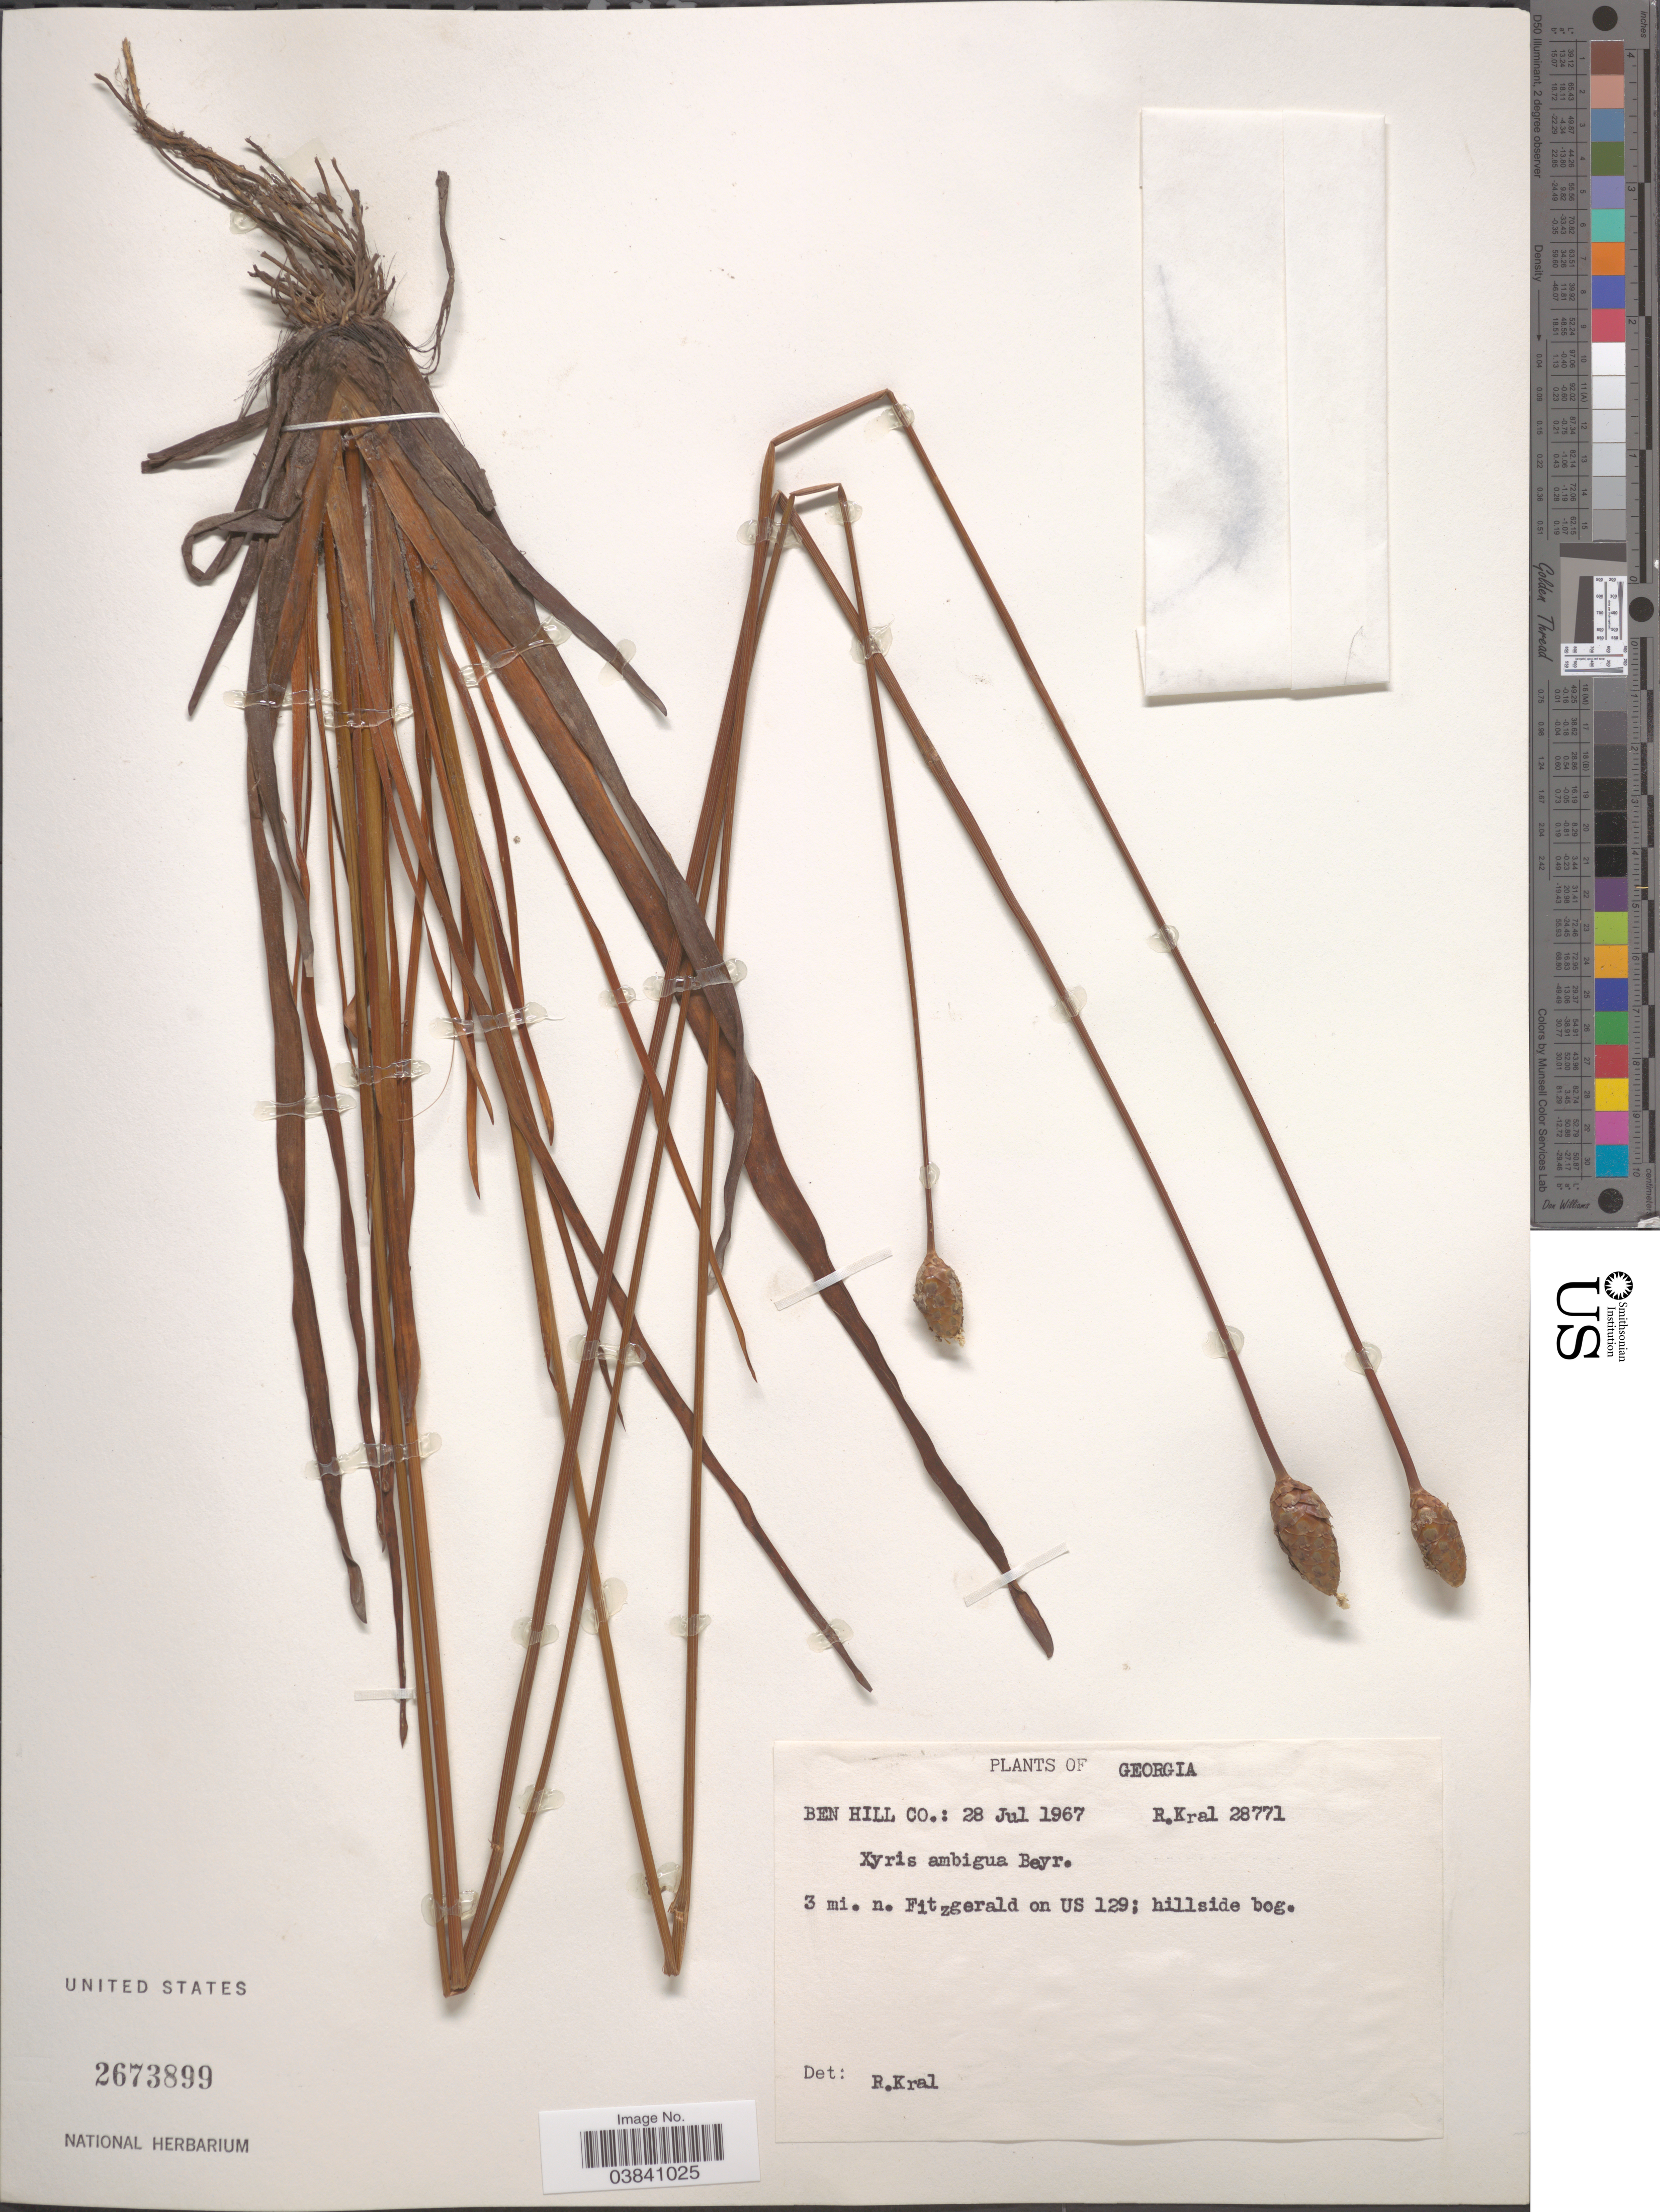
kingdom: Plantae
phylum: Tracheophyta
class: Liliopsida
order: Poales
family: Xyridaceae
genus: Xyris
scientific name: Xyris ambigua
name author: Beyr. ex Kunth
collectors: R. Kral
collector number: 28771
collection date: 1967-07-28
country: United States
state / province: Georgia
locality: Ben Hill Co. 3 mi. n. Fitzgerald on US 129.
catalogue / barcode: US 2673899